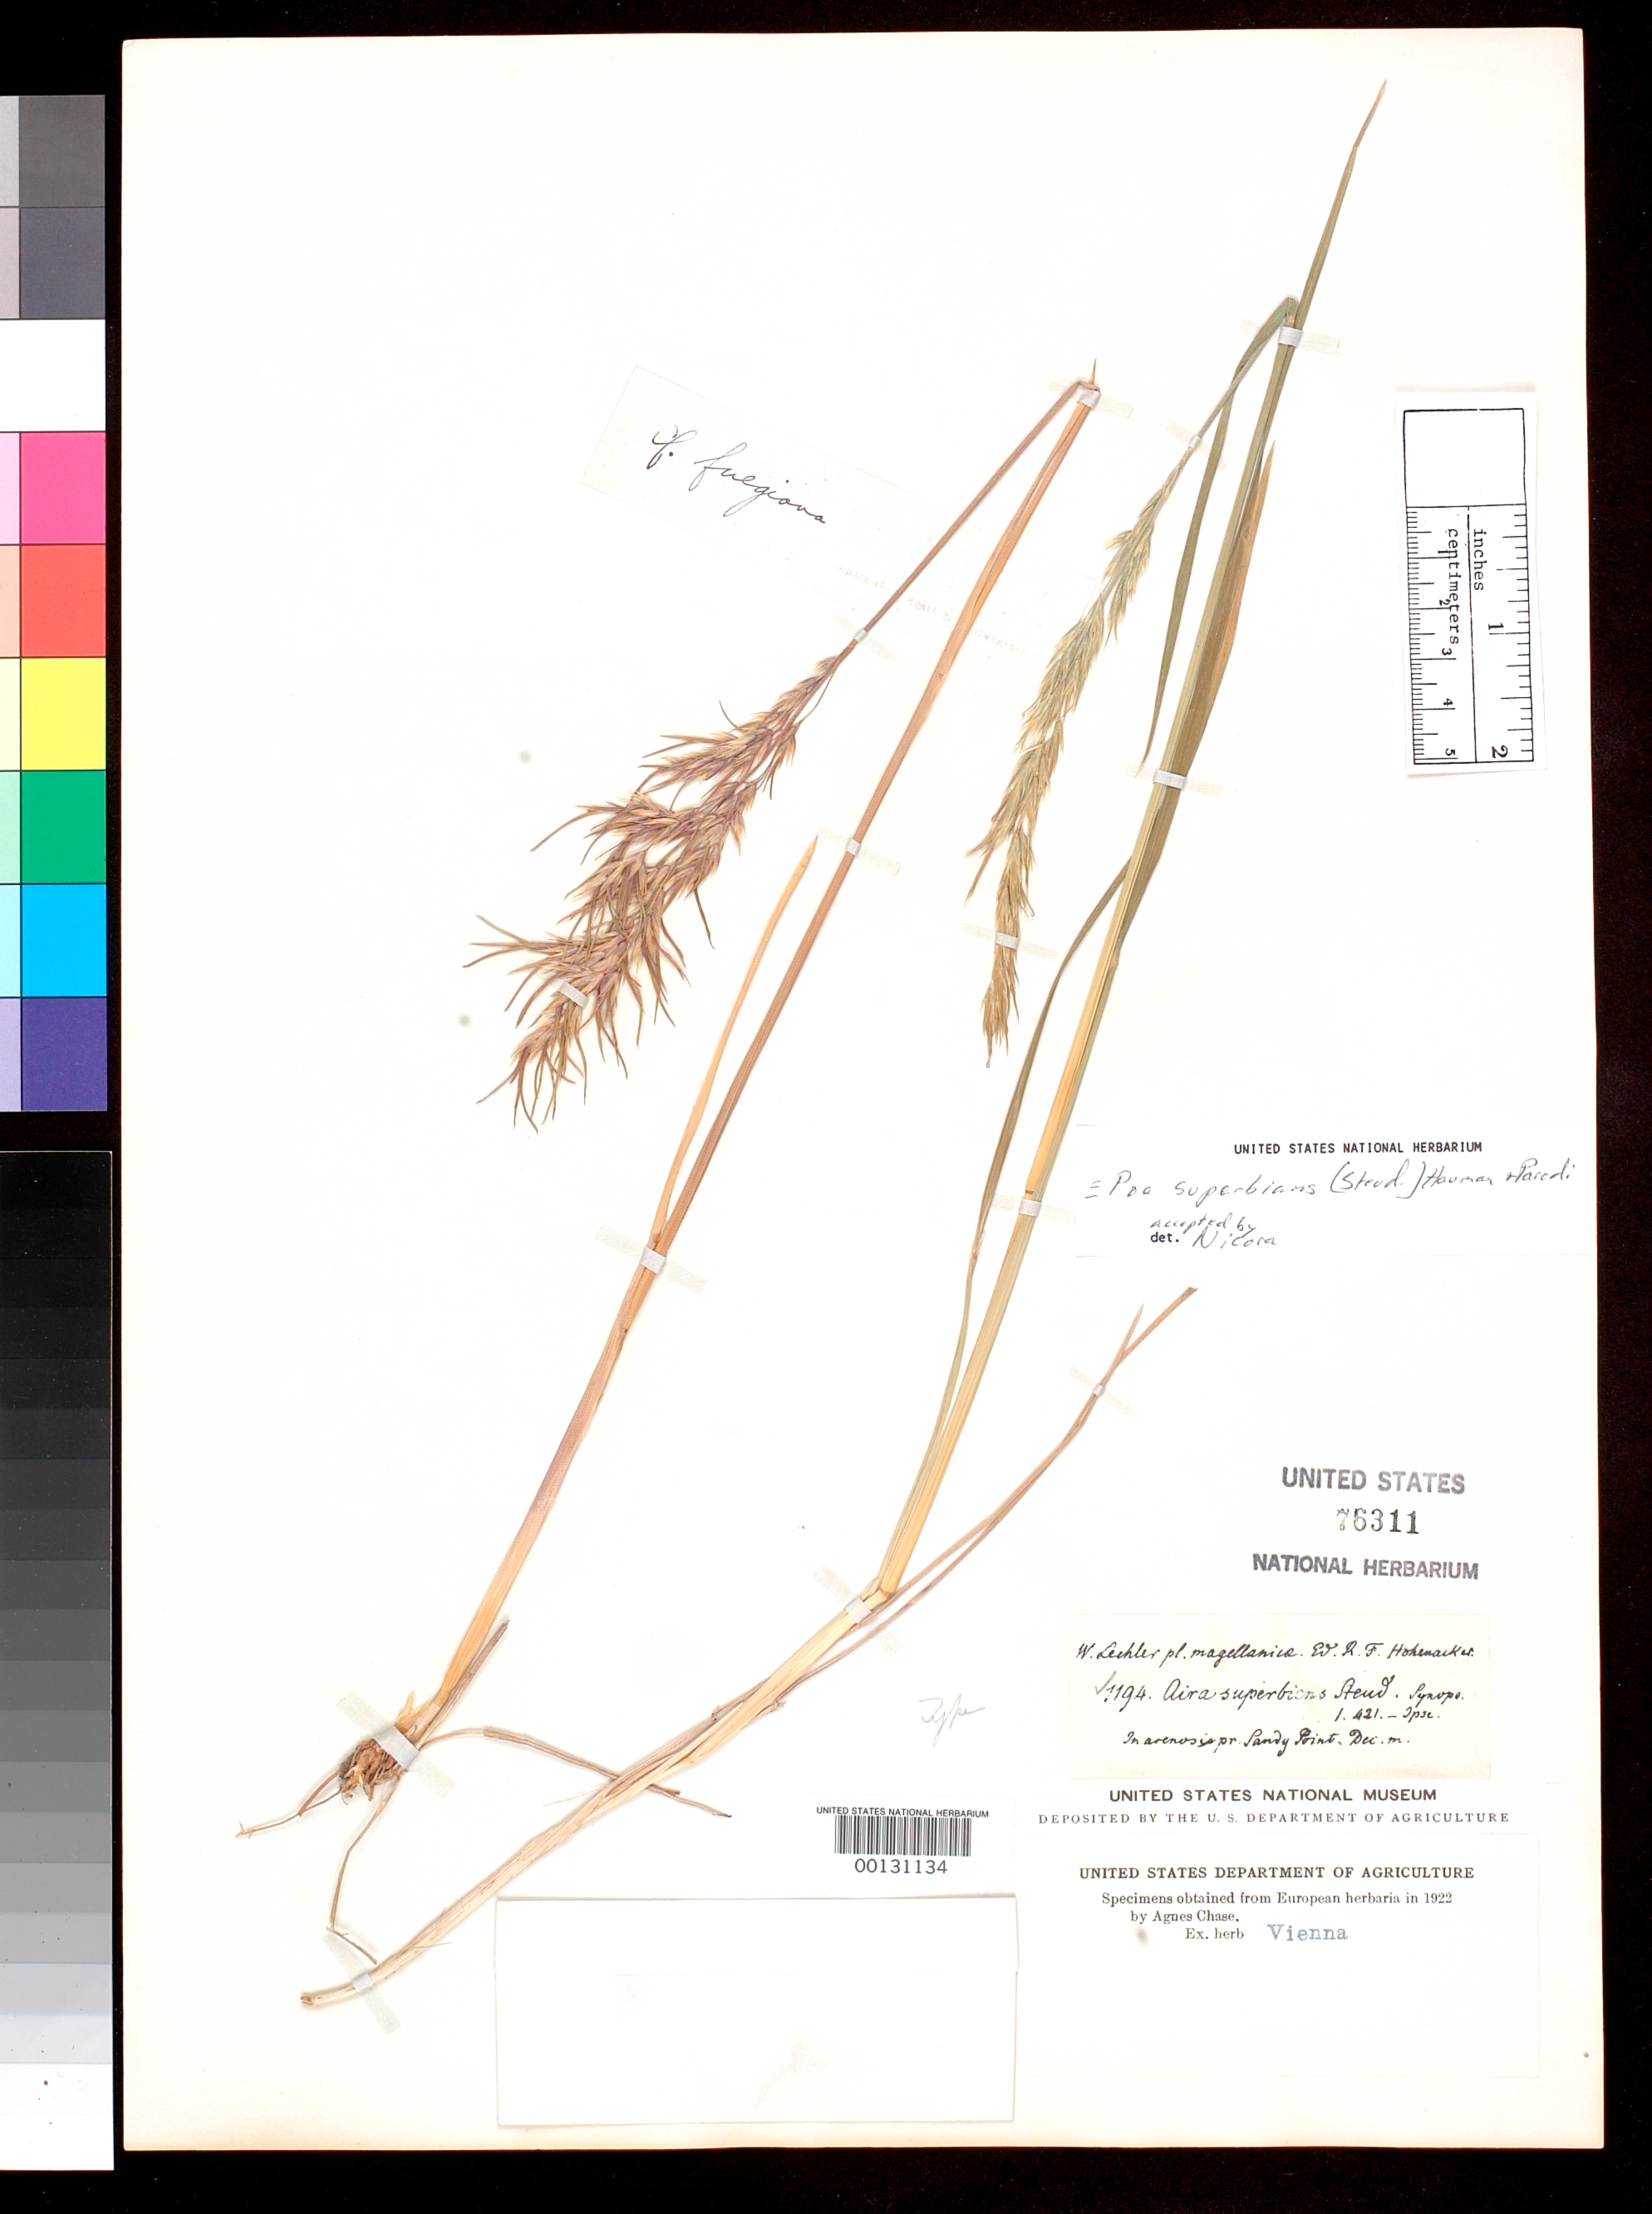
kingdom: Plantae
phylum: Tracheophyta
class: Liliopsida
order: Poales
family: Poaceae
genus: Aira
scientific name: Aira superbiens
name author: Steud.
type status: Isotype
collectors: ex herb. Lechler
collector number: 1194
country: Chile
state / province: Magallanes y de la Antártica Chilena (XII)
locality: Sandy Point.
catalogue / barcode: US 76311